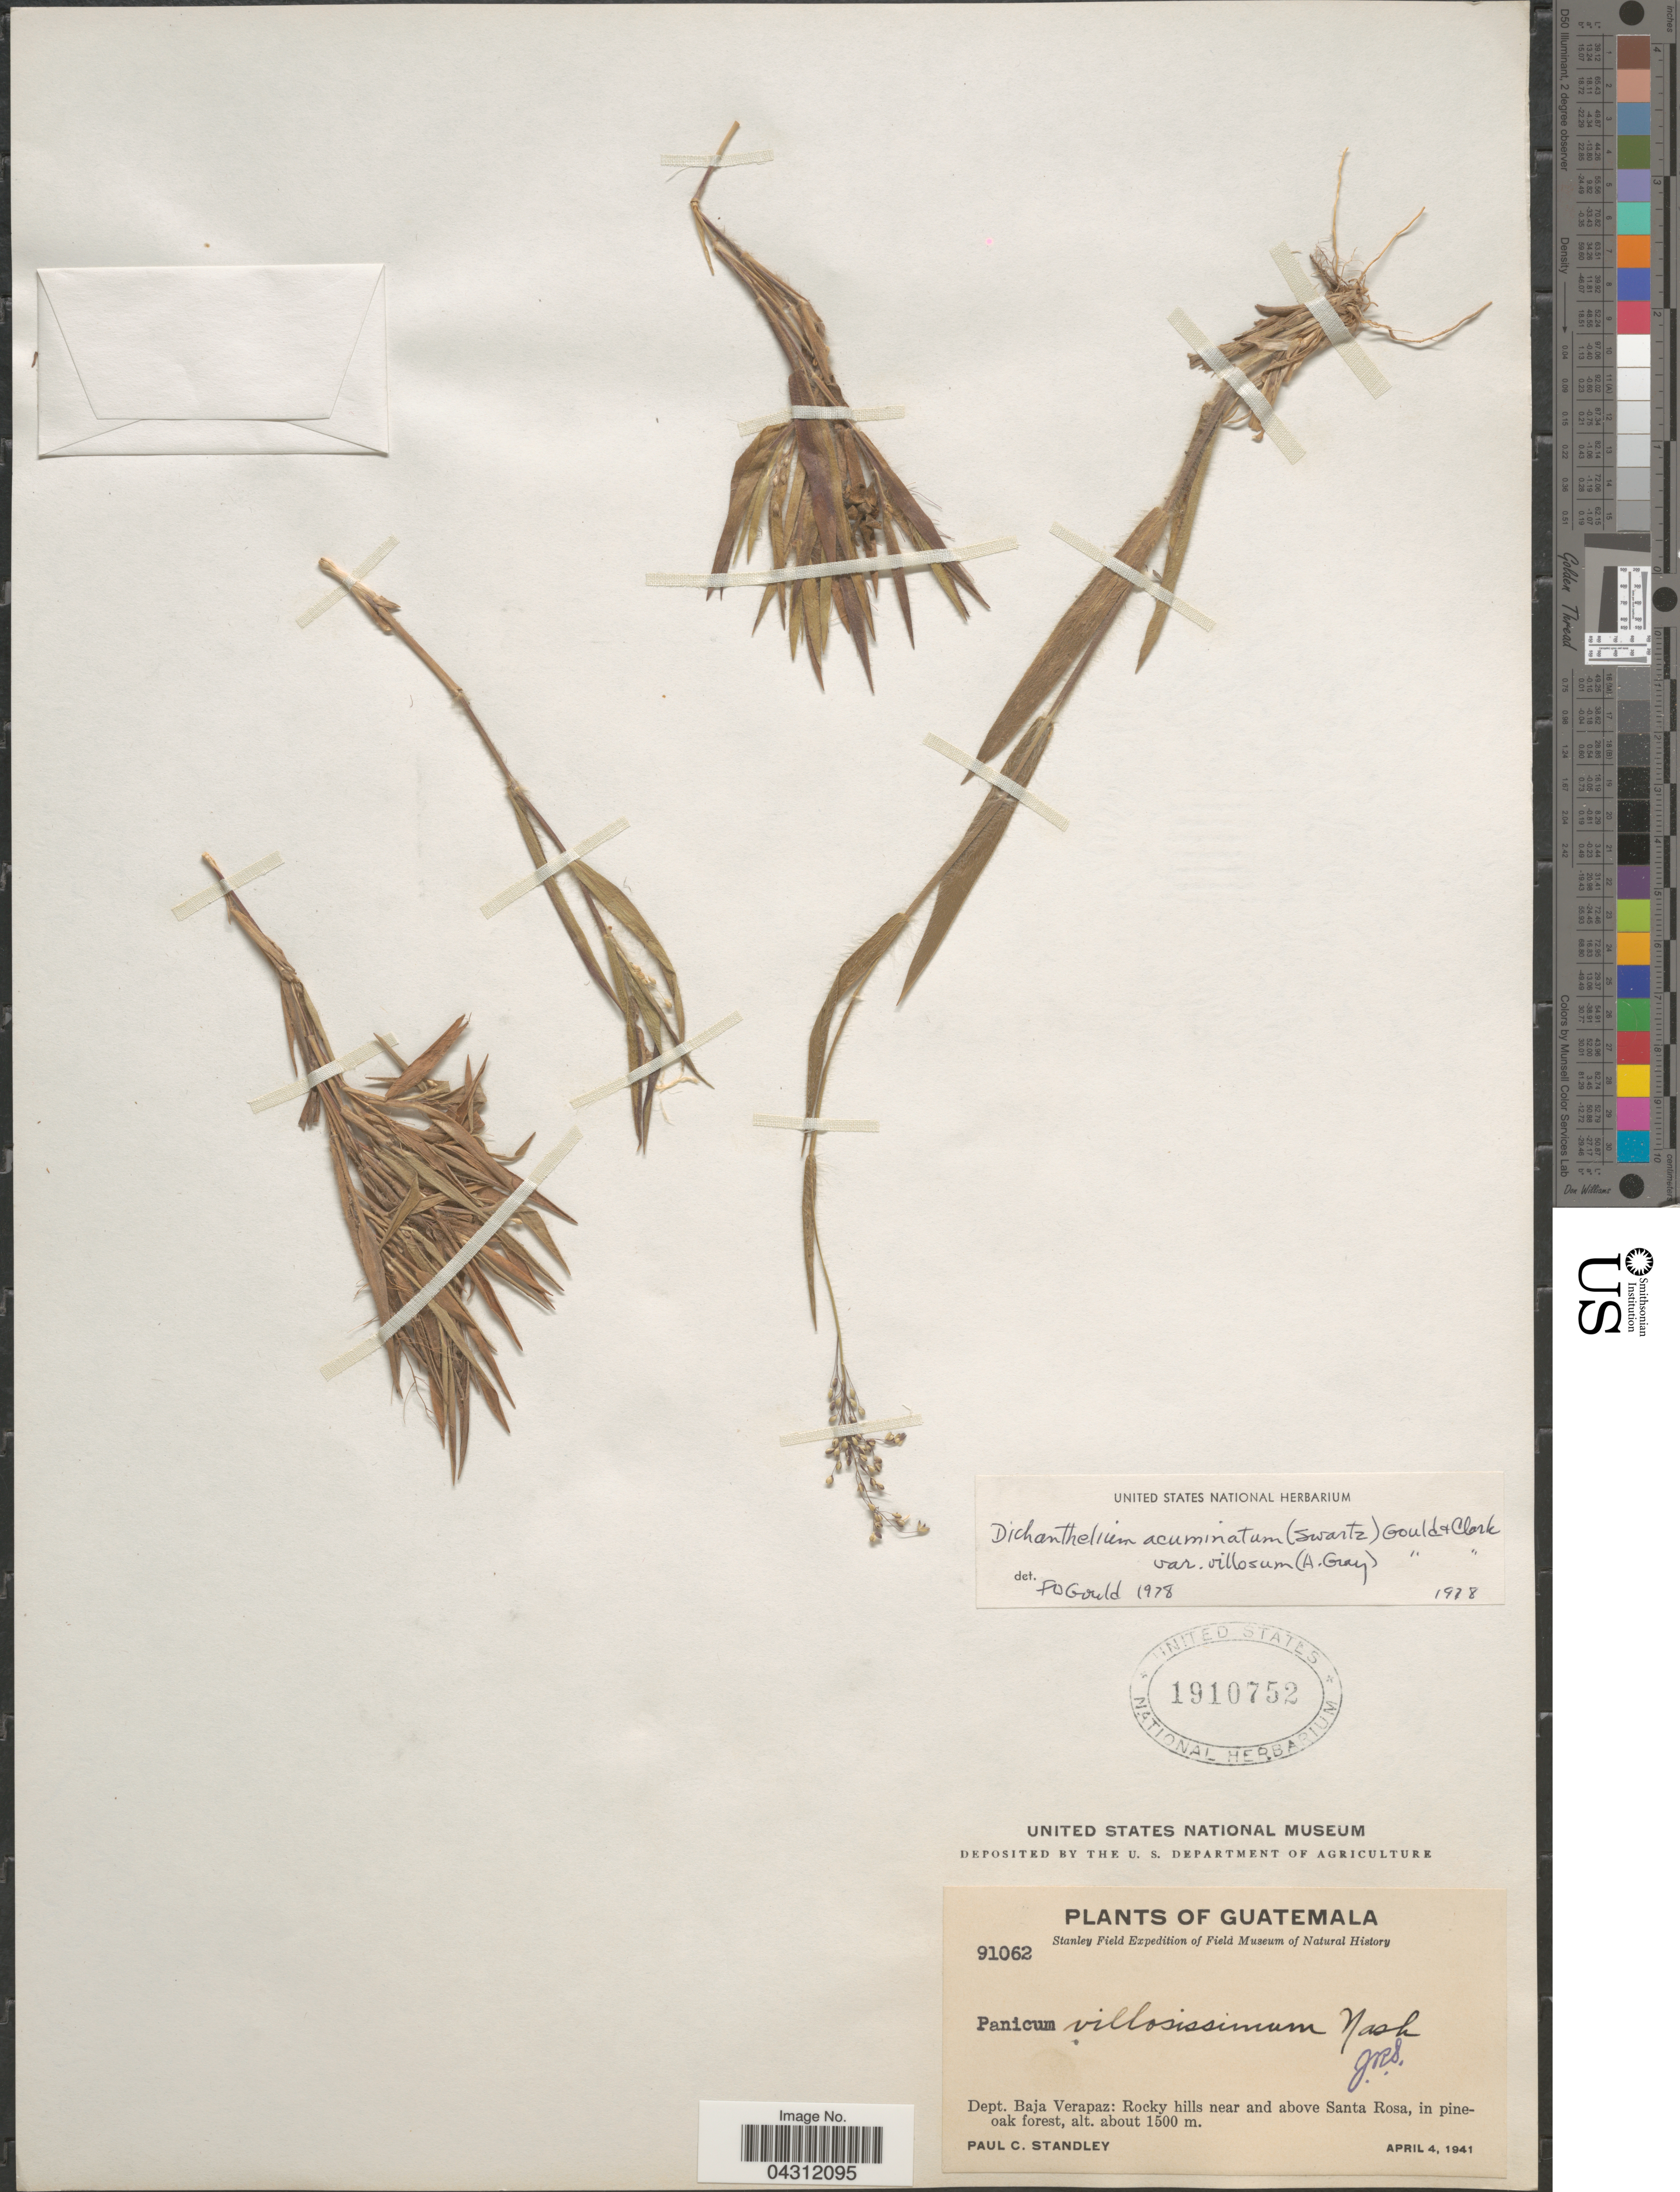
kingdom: Plantae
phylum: Tracheophyta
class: Liliopsida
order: Poales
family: Poaceae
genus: Dichanthelium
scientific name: Dichanthelium acuminatum var. acuminatum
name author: (Sw.) Gould & C.A. Clark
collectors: P. C. Standley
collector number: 91062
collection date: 1941-04-04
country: Guatemala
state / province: Baja Verapaz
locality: Stanley Field Expedition. Dept. Baja Verapaz: Rocky hills near and above Santa Rosa, in pine-oak forest.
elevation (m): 1500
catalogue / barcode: US 1910752